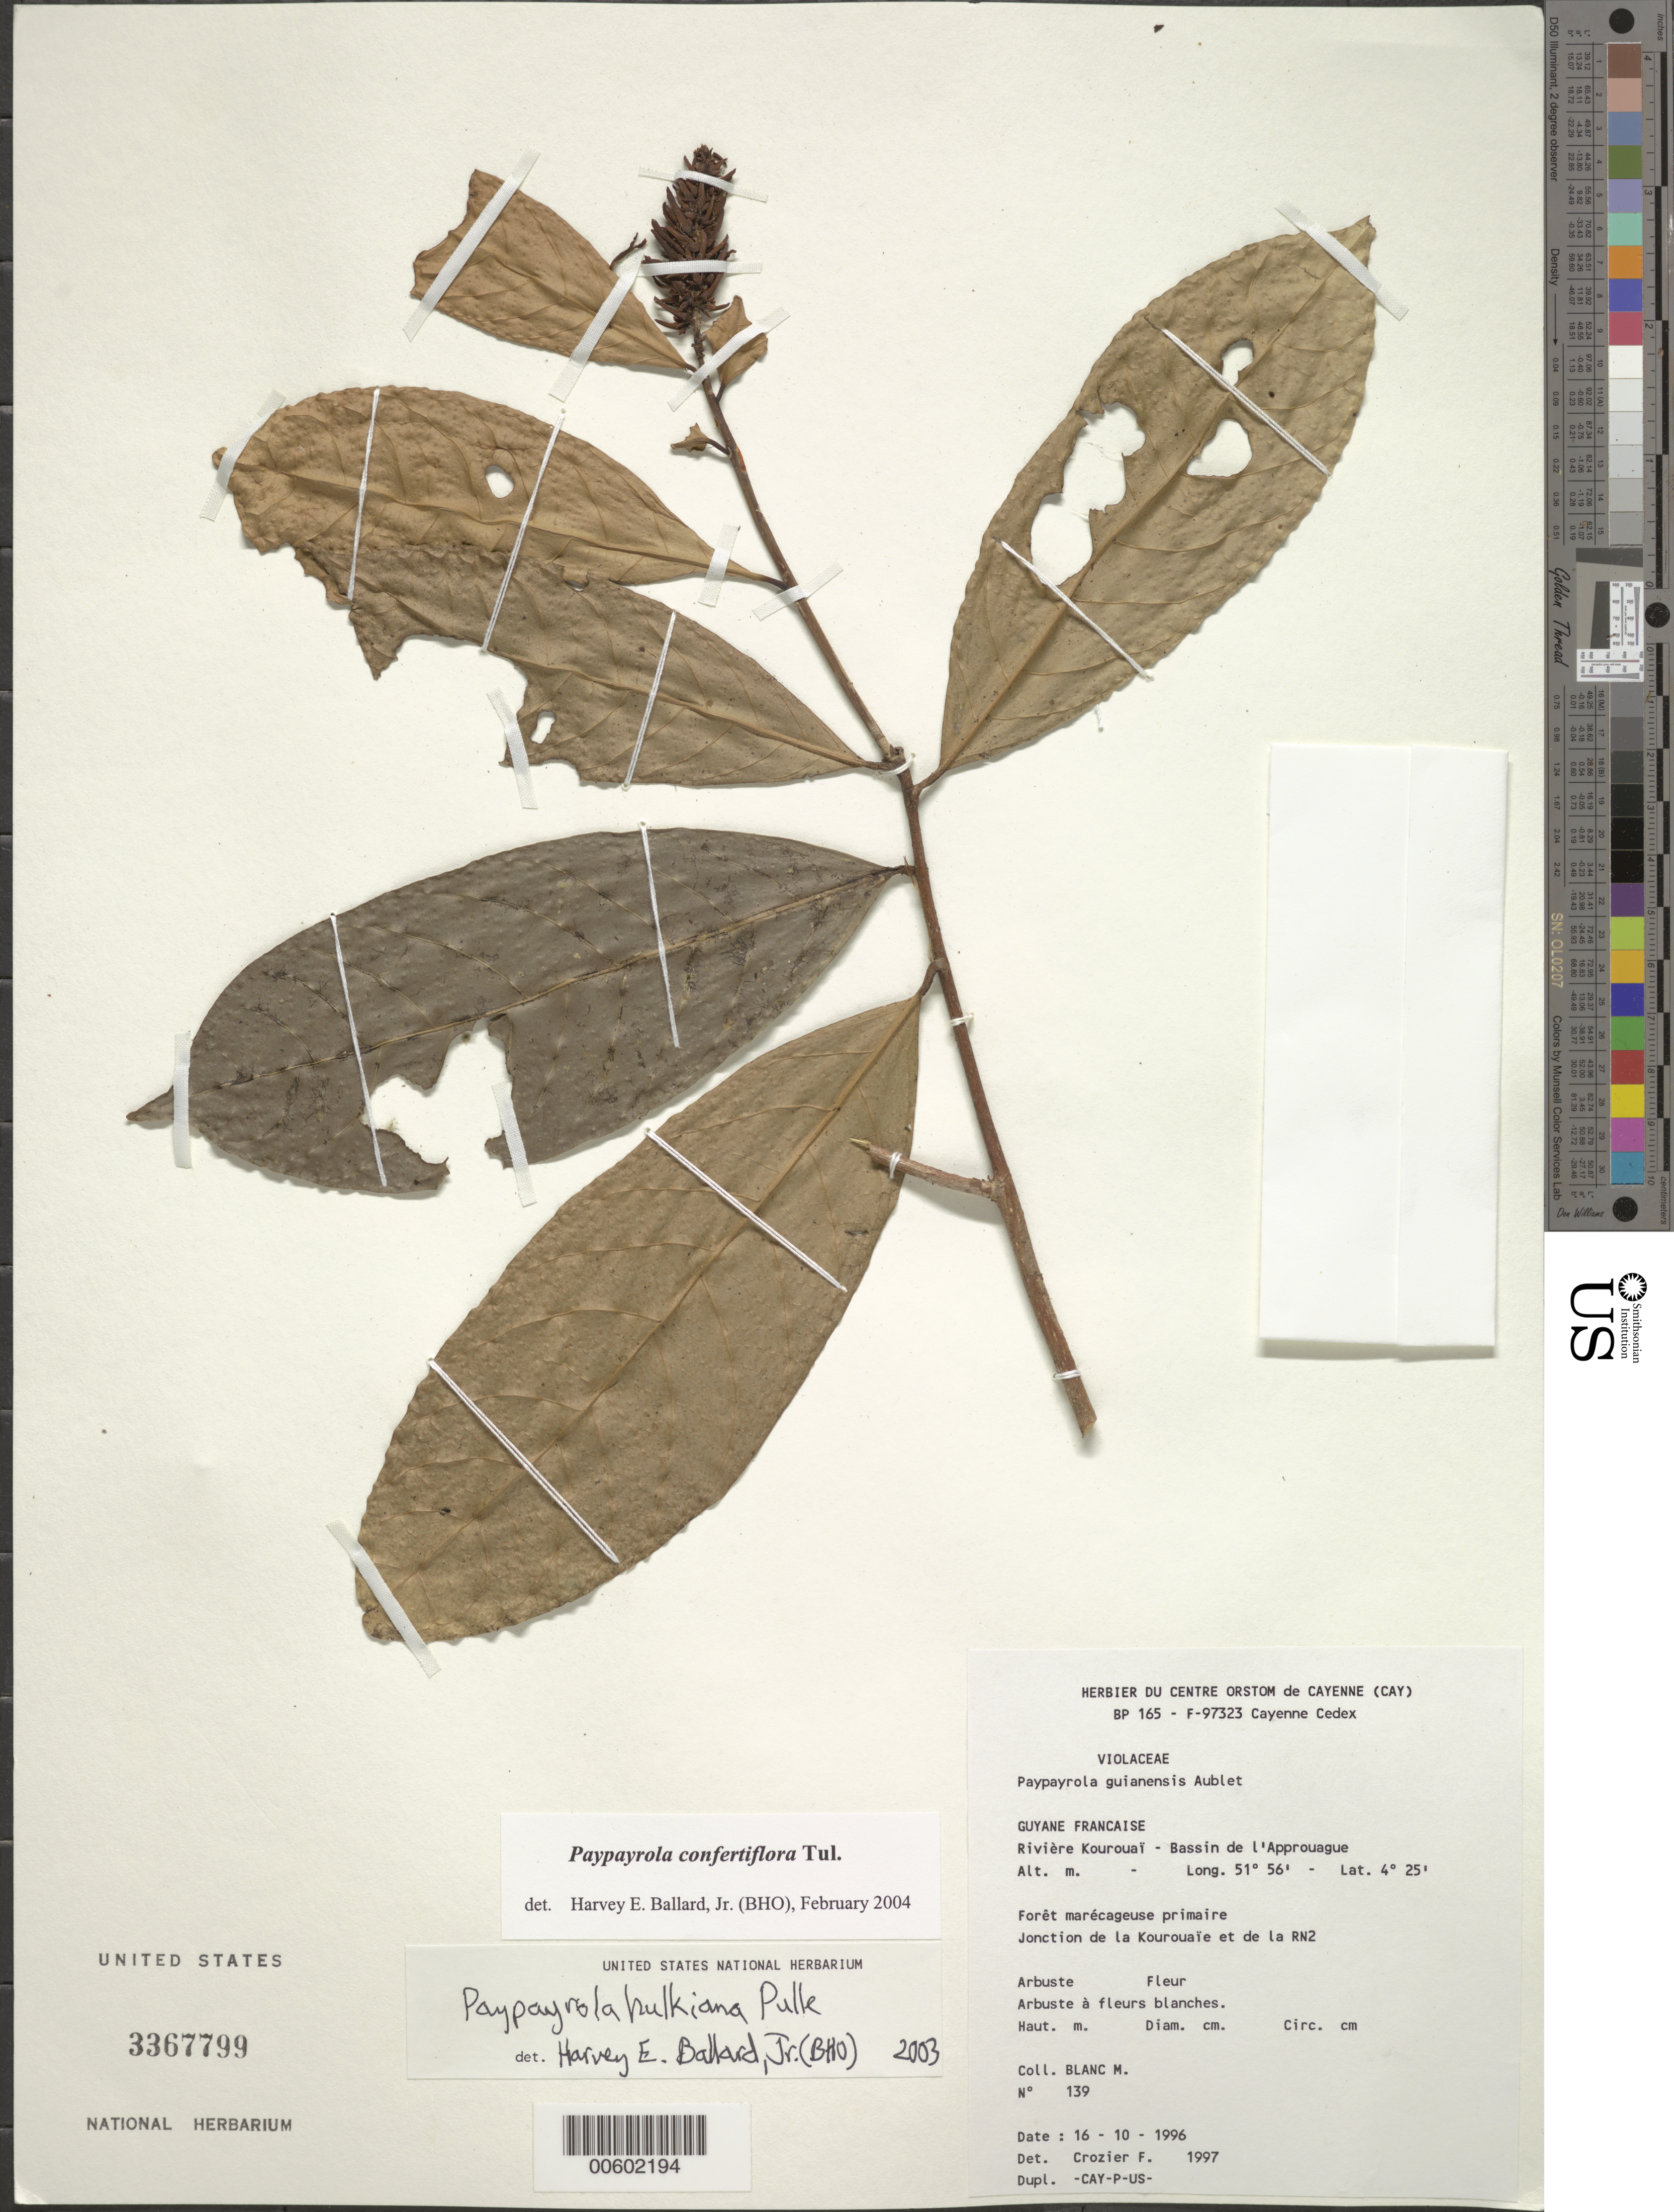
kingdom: Plantae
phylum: Tracheophyta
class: Magnoliopsida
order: Malpighiales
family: Violaceae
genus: Paypayrola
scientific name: Paypayrola confertiflora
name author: Tul.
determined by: Ballard, Harvey E.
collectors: M. Blanc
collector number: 139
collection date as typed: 16-Oct-96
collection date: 1996-10-16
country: French Guiana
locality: Kourouaï R., Bassin de l'Approuague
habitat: Primary forest, marshy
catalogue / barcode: US 3367799